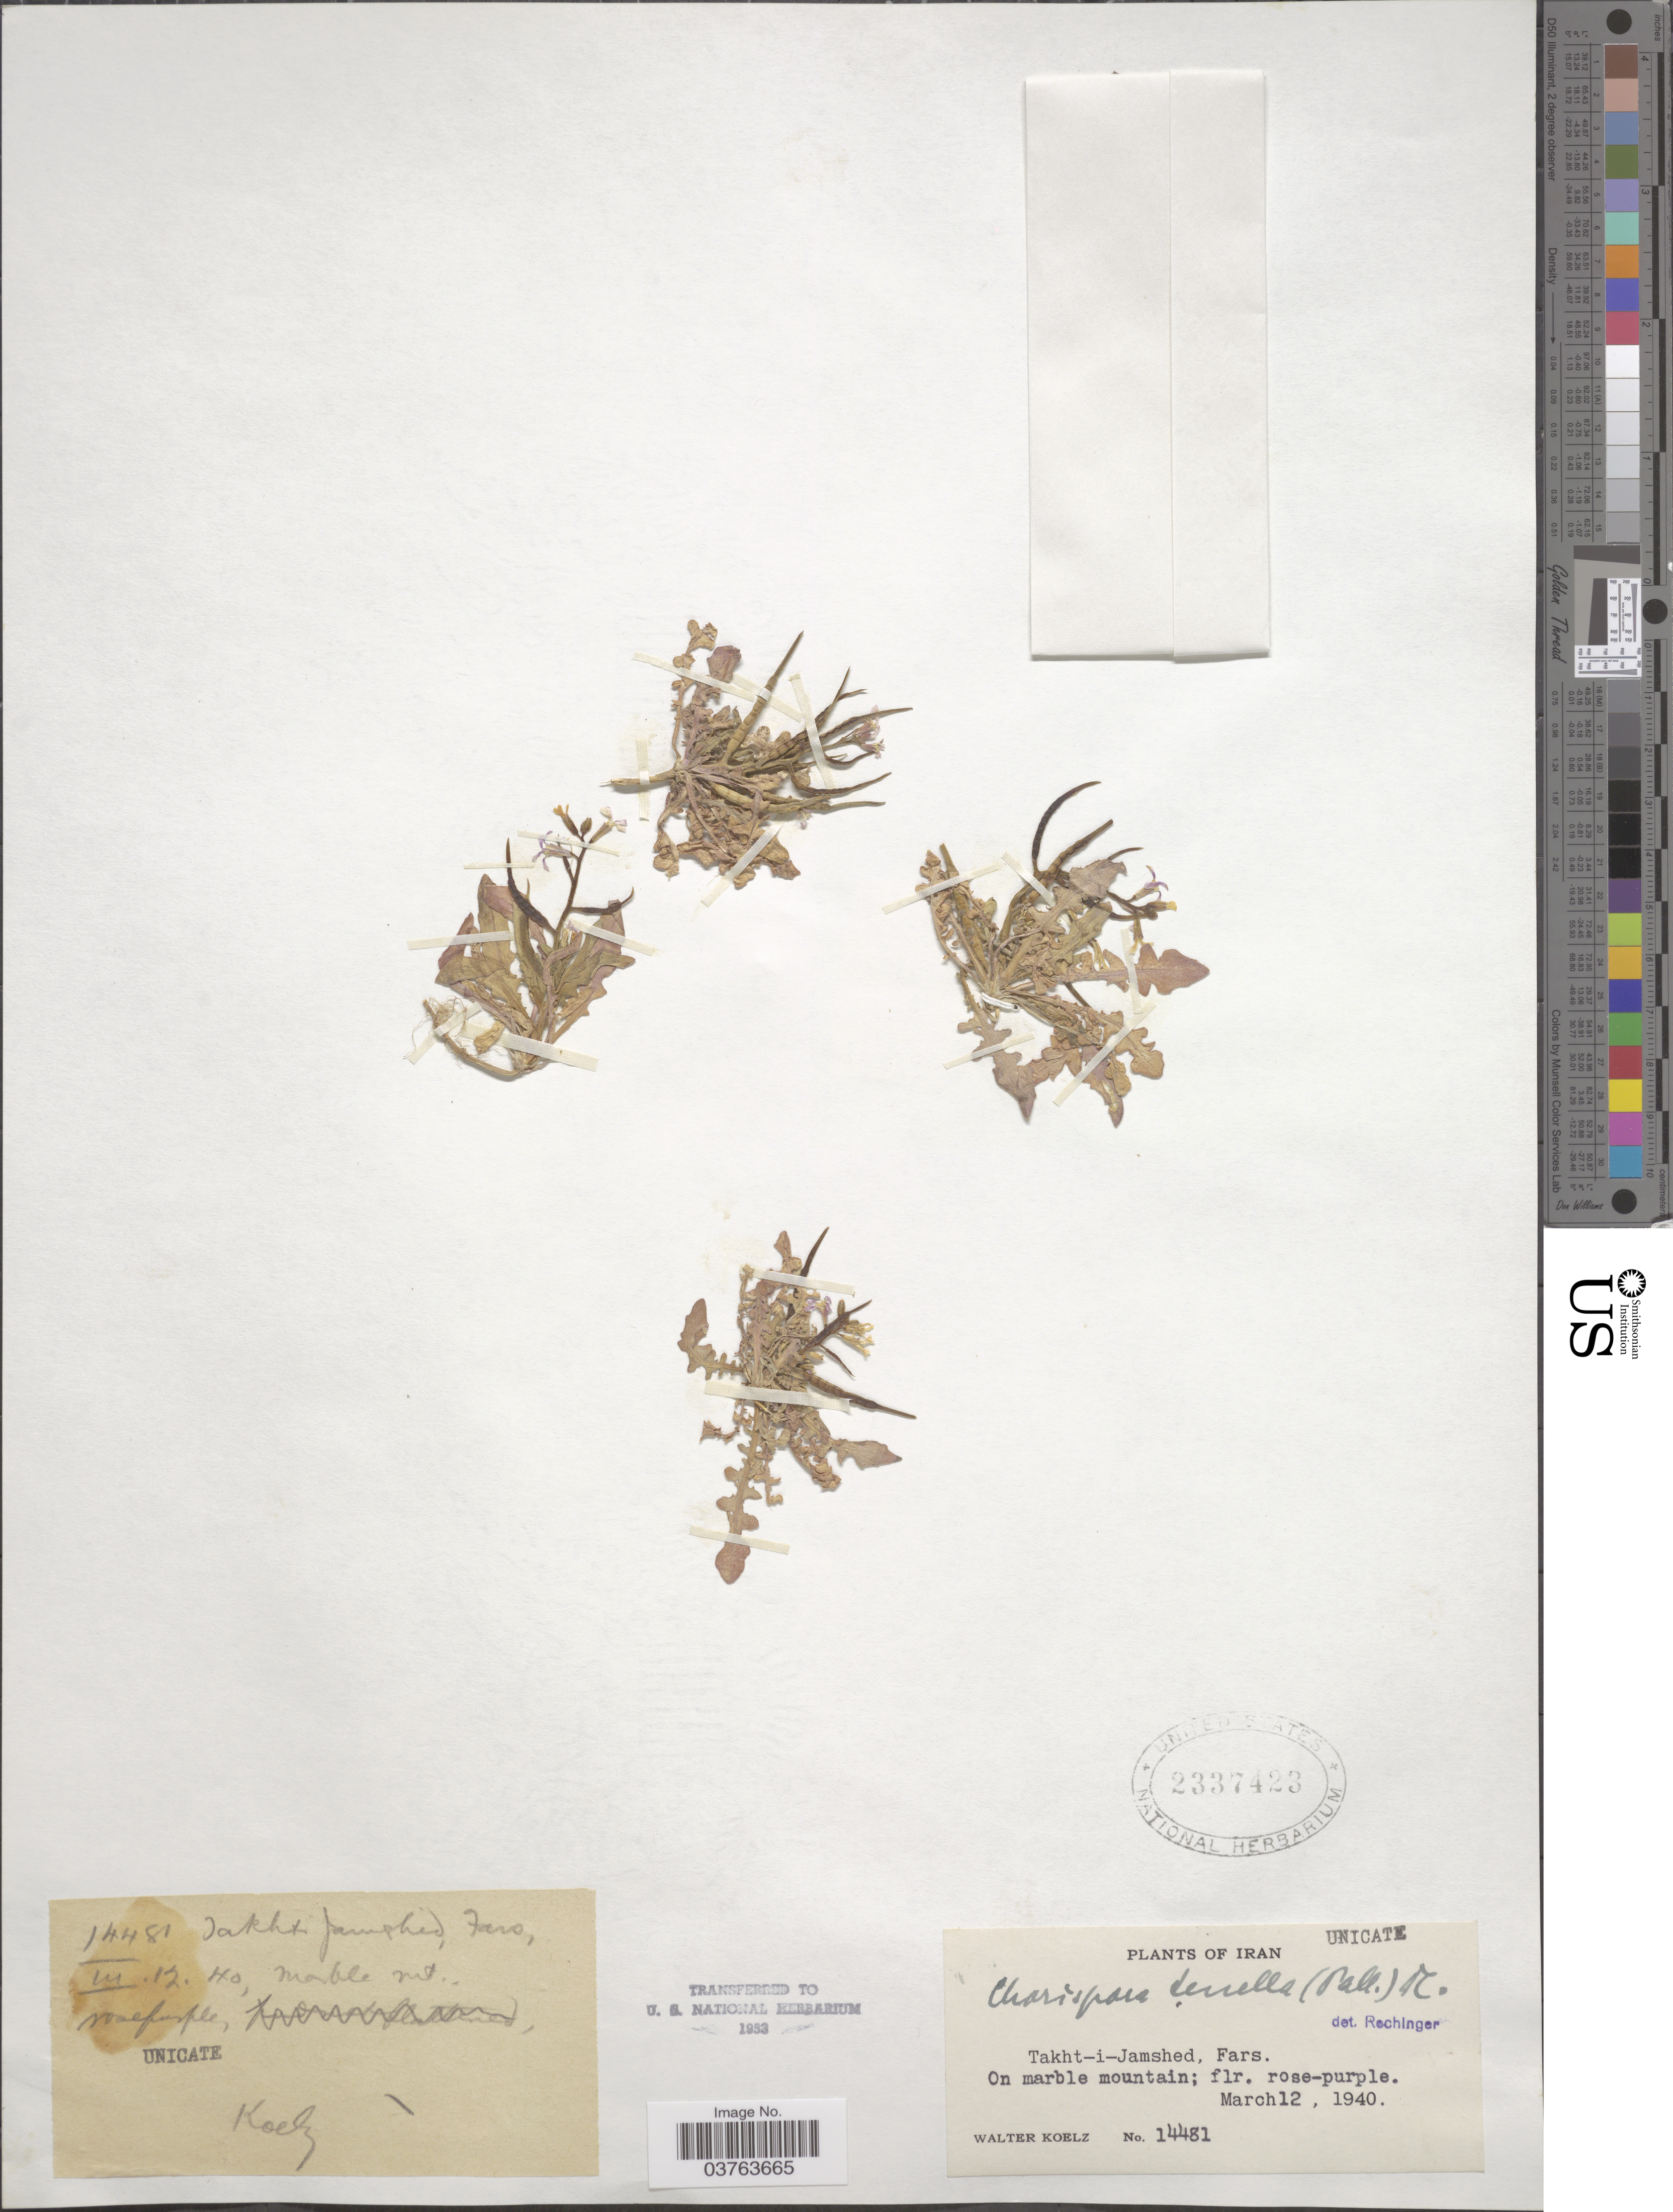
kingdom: Plantae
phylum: Tracheophyta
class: Magnoliopsida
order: Brassicales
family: Brassicaceae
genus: Chorispora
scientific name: Chorispora tenella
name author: DC.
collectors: W. N. Koelz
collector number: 14481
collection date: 1940-03-12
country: Iran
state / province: Fars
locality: Takht-i-Jamshed.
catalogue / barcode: US 2337423